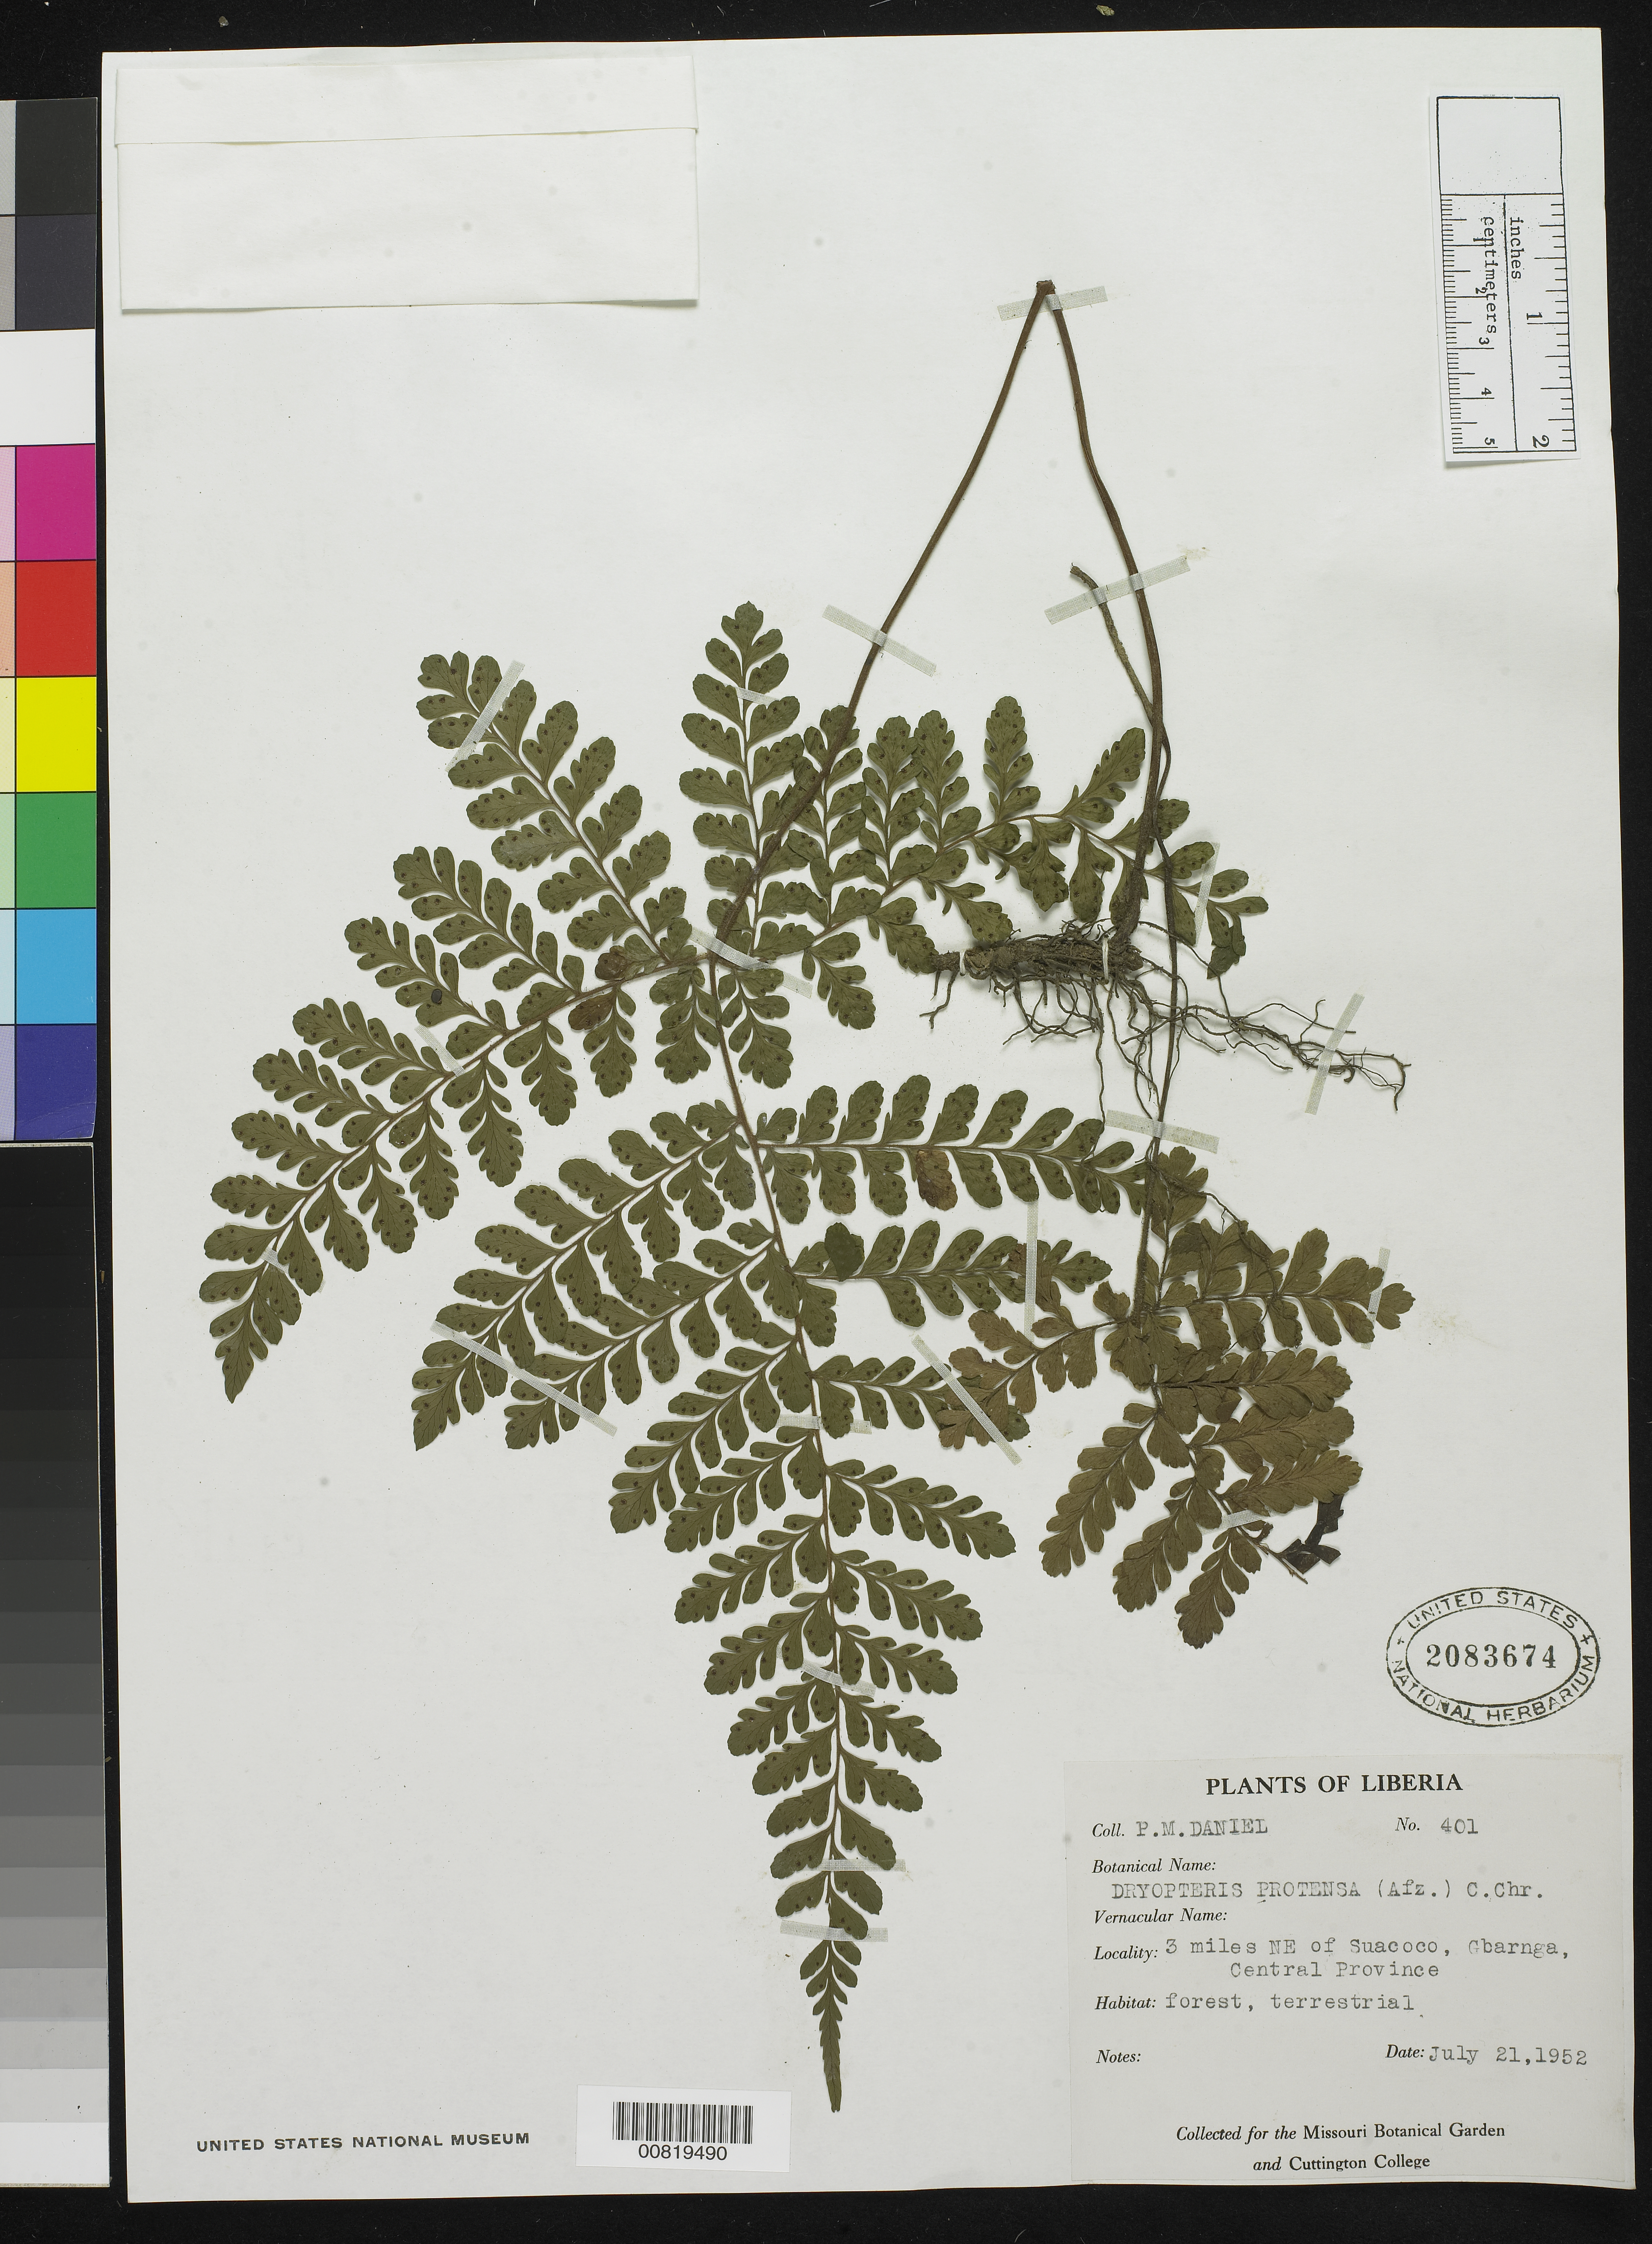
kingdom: Plantae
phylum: Tracheophyta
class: Polypodiopsida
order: Polypodiales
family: Tectariaceae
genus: Triplophyllum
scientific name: Triplophyllum speciosum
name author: (Mett. ex Kuhn)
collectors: P. Daniel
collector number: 401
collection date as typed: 21 Jul 1952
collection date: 1952-07-21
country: Liberia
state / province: Bong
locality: Central Province: Gbarnga, 3 miles NE of Suacoco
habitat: Forest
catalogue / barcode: US 2083674